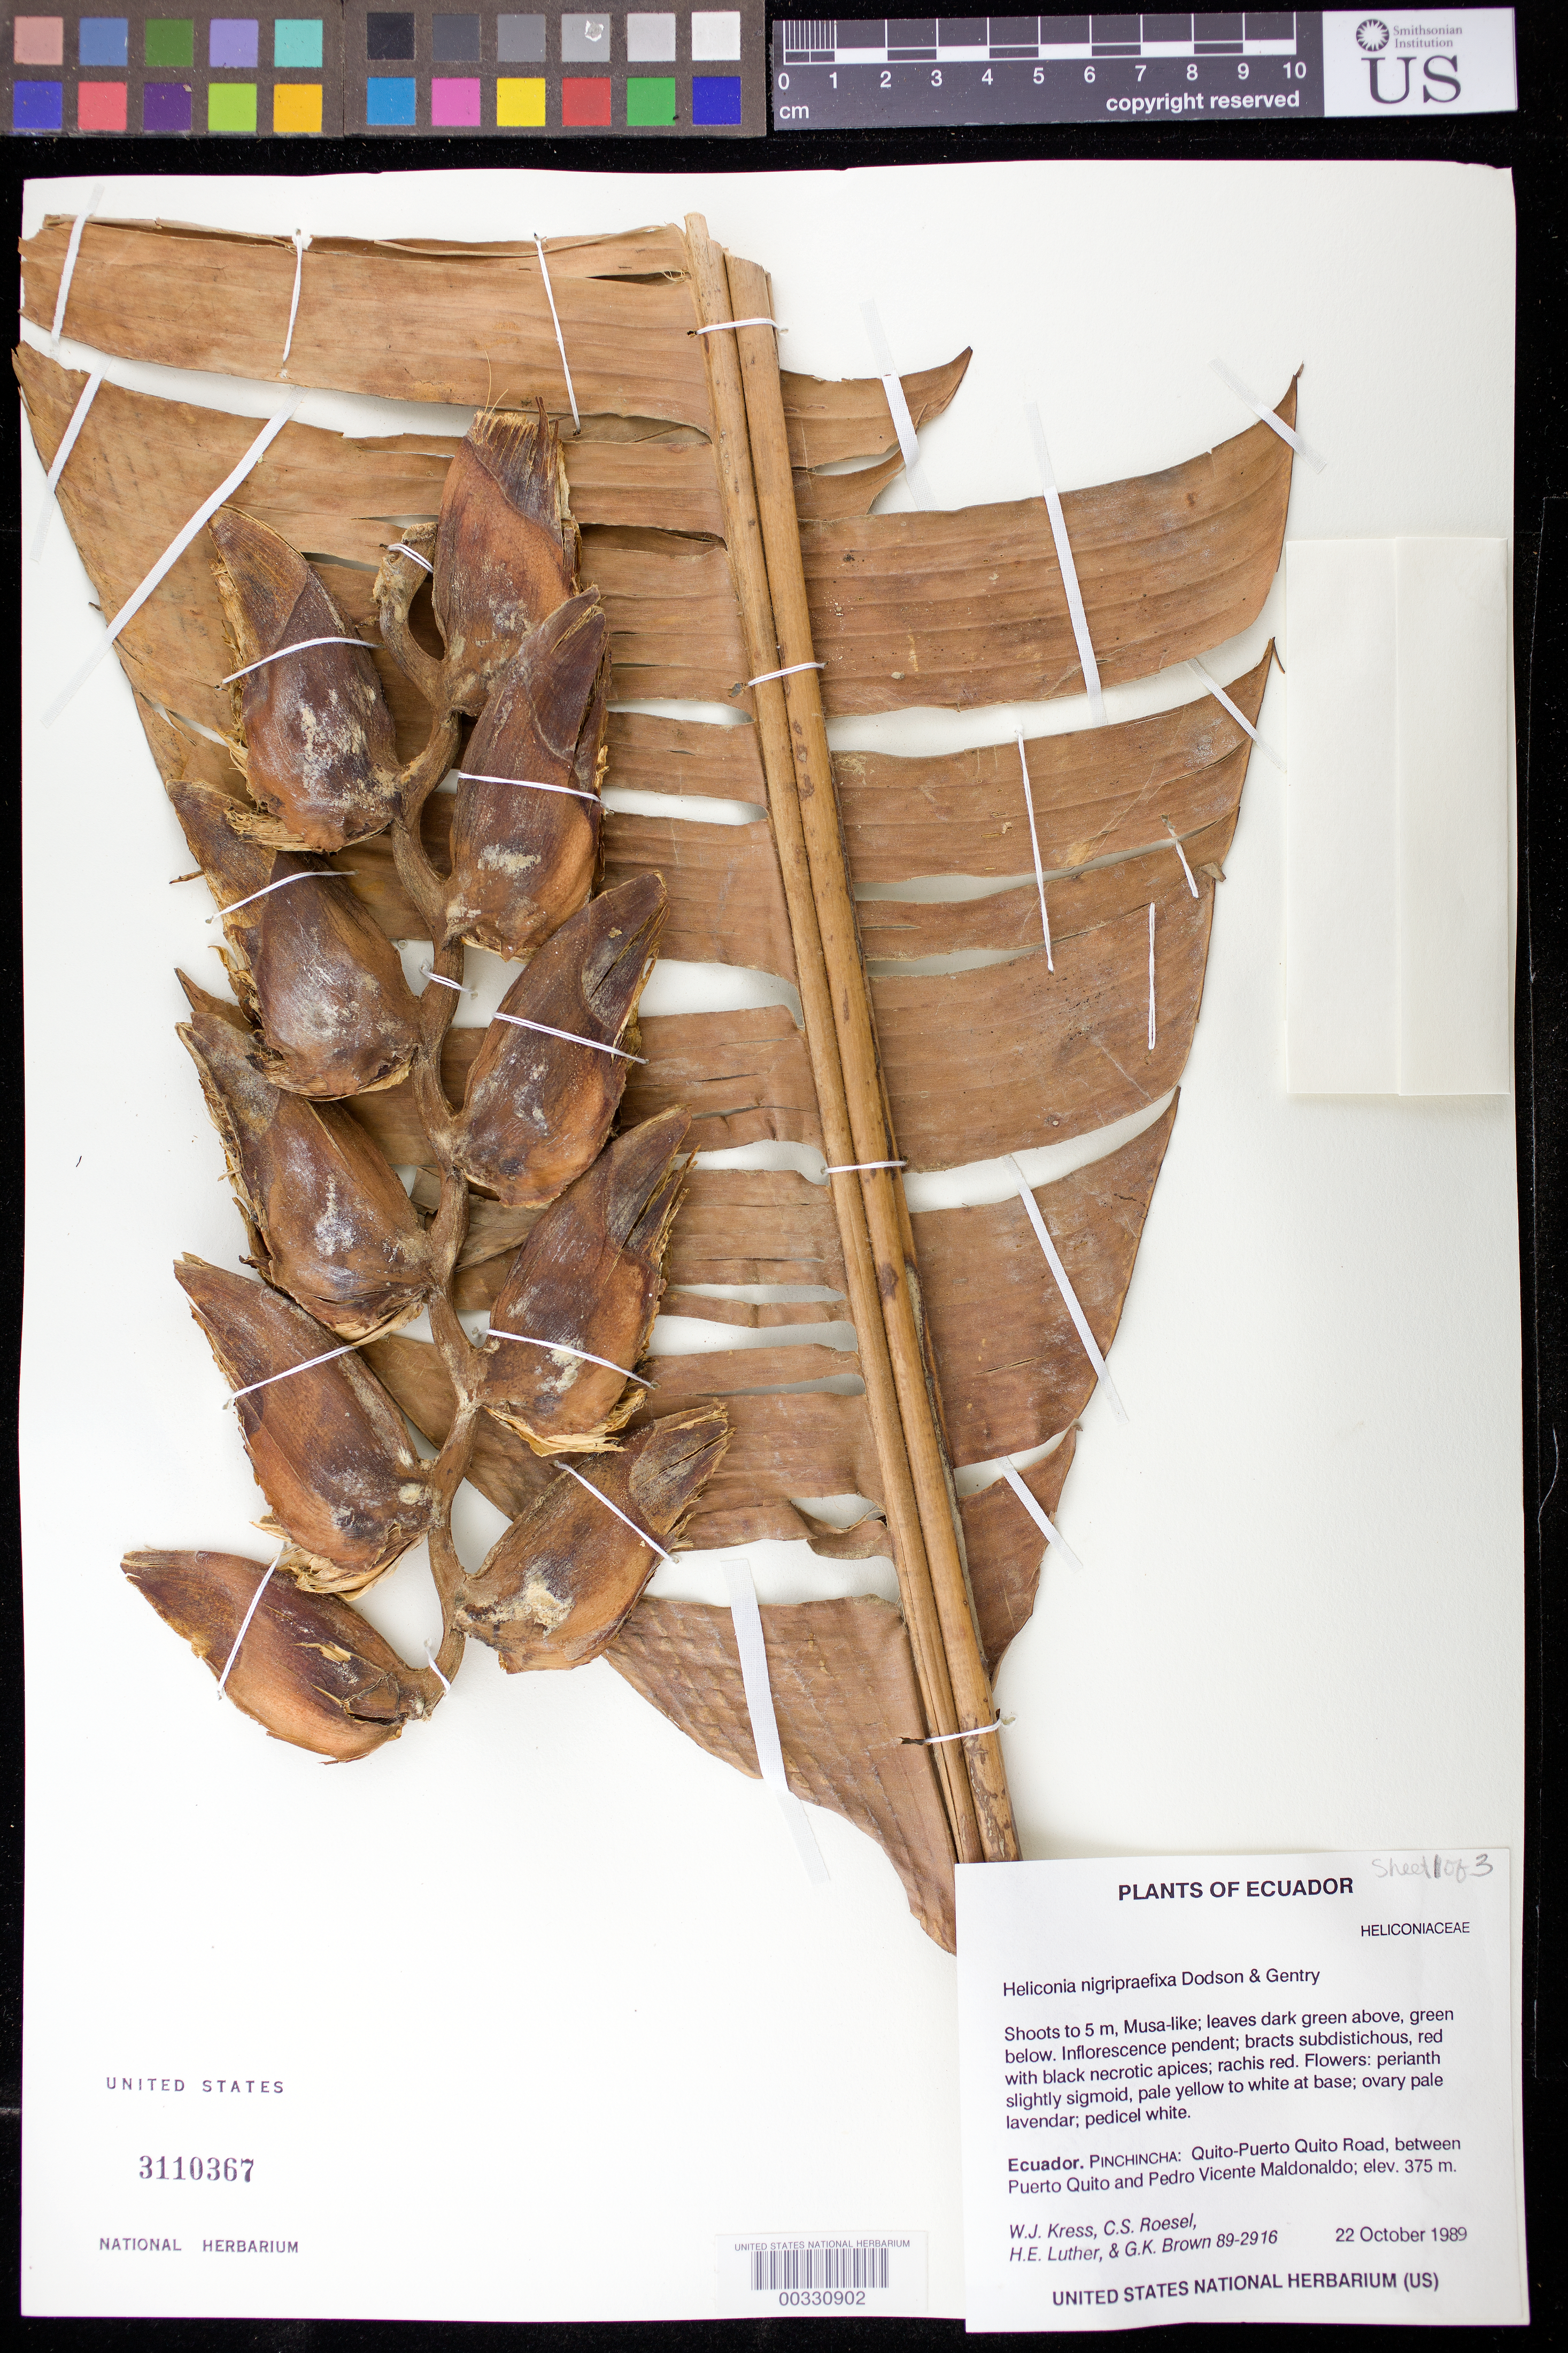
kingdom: Plantae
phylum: Tracheophyta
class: Liliopsida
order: Zingiberales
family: Heliconiaceae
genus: Heliconia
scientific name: Heliconia nigripraefixa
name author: Dodson & Gentry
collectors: W. J. Kress, C. S. Roesel, Harry E. Luther & G. K. Brown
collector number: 89-2916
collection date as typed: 22 Oct 1989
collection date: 1989-10-22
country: Ecuador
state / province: Pichincha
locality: Quito-Puerto quito road, between Puerto quito and Pedro vicente maldonaldo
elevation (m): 375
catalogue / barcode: US 3110367